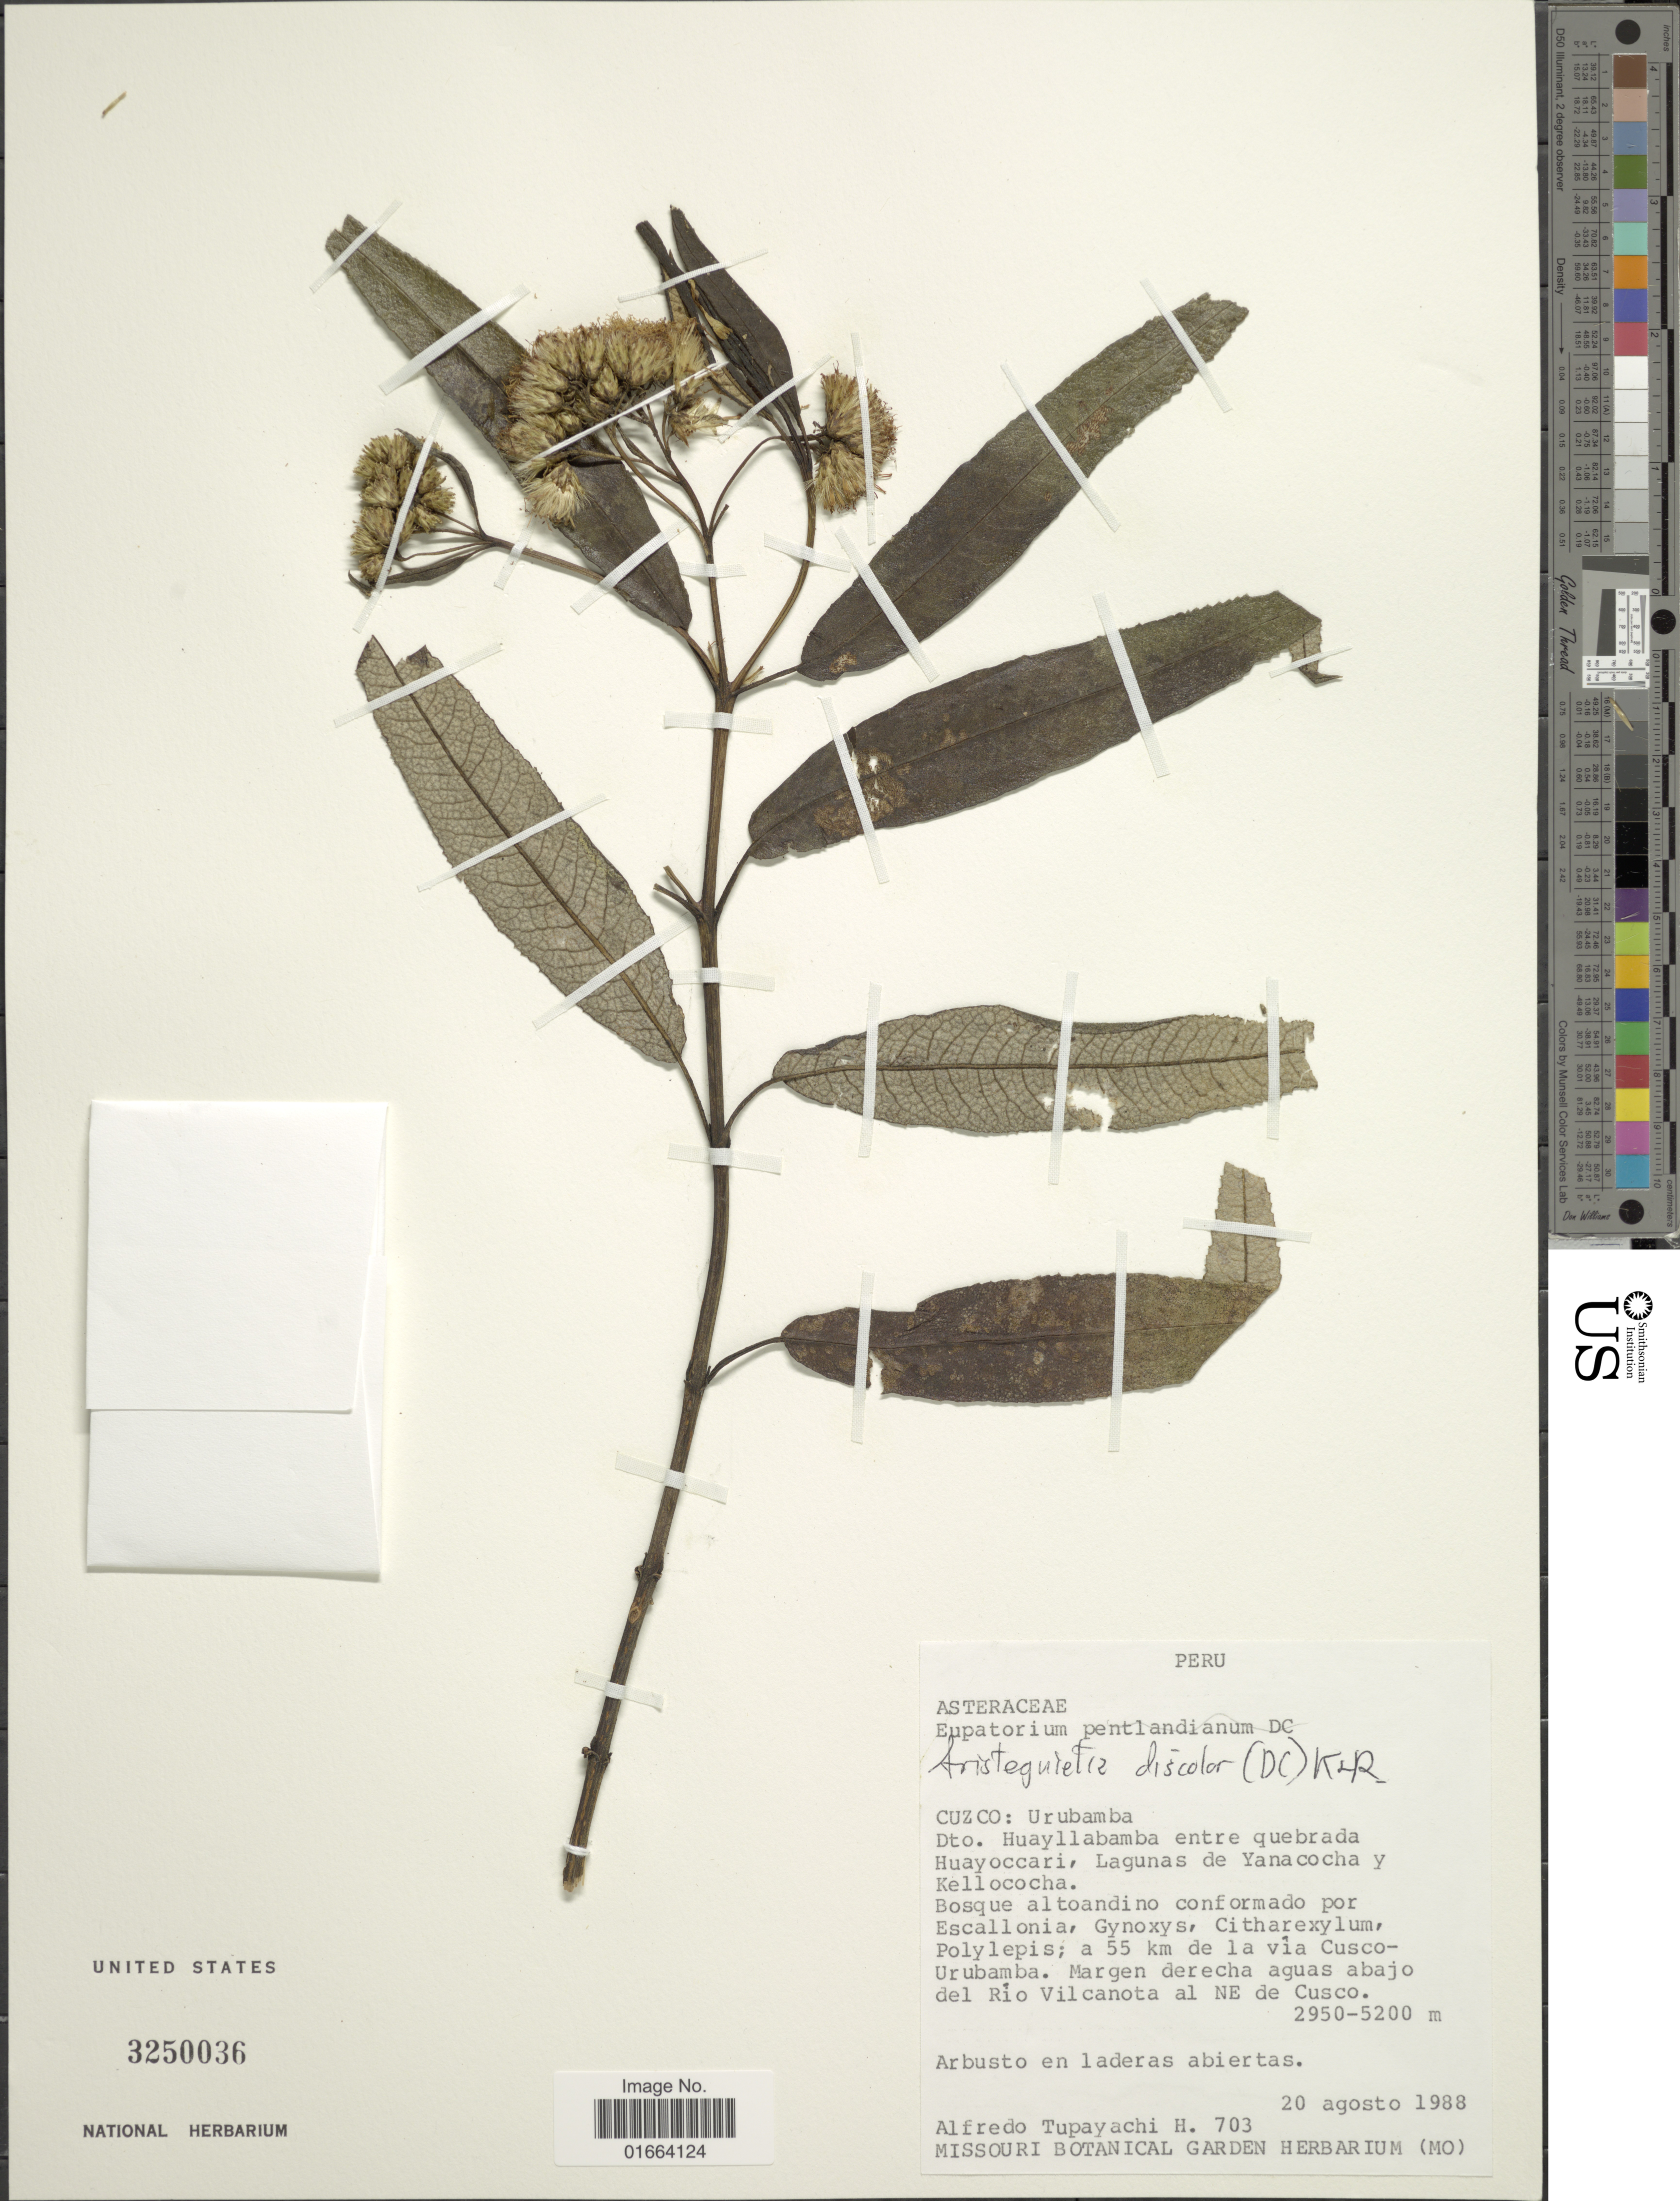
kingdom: Plantae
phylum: Tracheophyta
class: Magnoliopsida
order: Asterales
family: Asteraceae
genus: Aristeguietia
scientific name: Aristeguietia discolor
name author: (DC.) R.M. King & H. Rob.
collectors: A. Tupayachi H.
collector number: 703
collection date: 1988-08-20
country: Peru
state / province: Cusco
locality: Urubamba. Dto. Huayllabamba entre quebrada Huayoccari, Lagunas de Yanacocha y Kellococha. a 55 km de la via Cusco-Urubamba. Margen derecha aguas abajo del Rio Vilcanota al NE de Cusco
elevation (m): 2950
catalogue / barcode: US 3250036